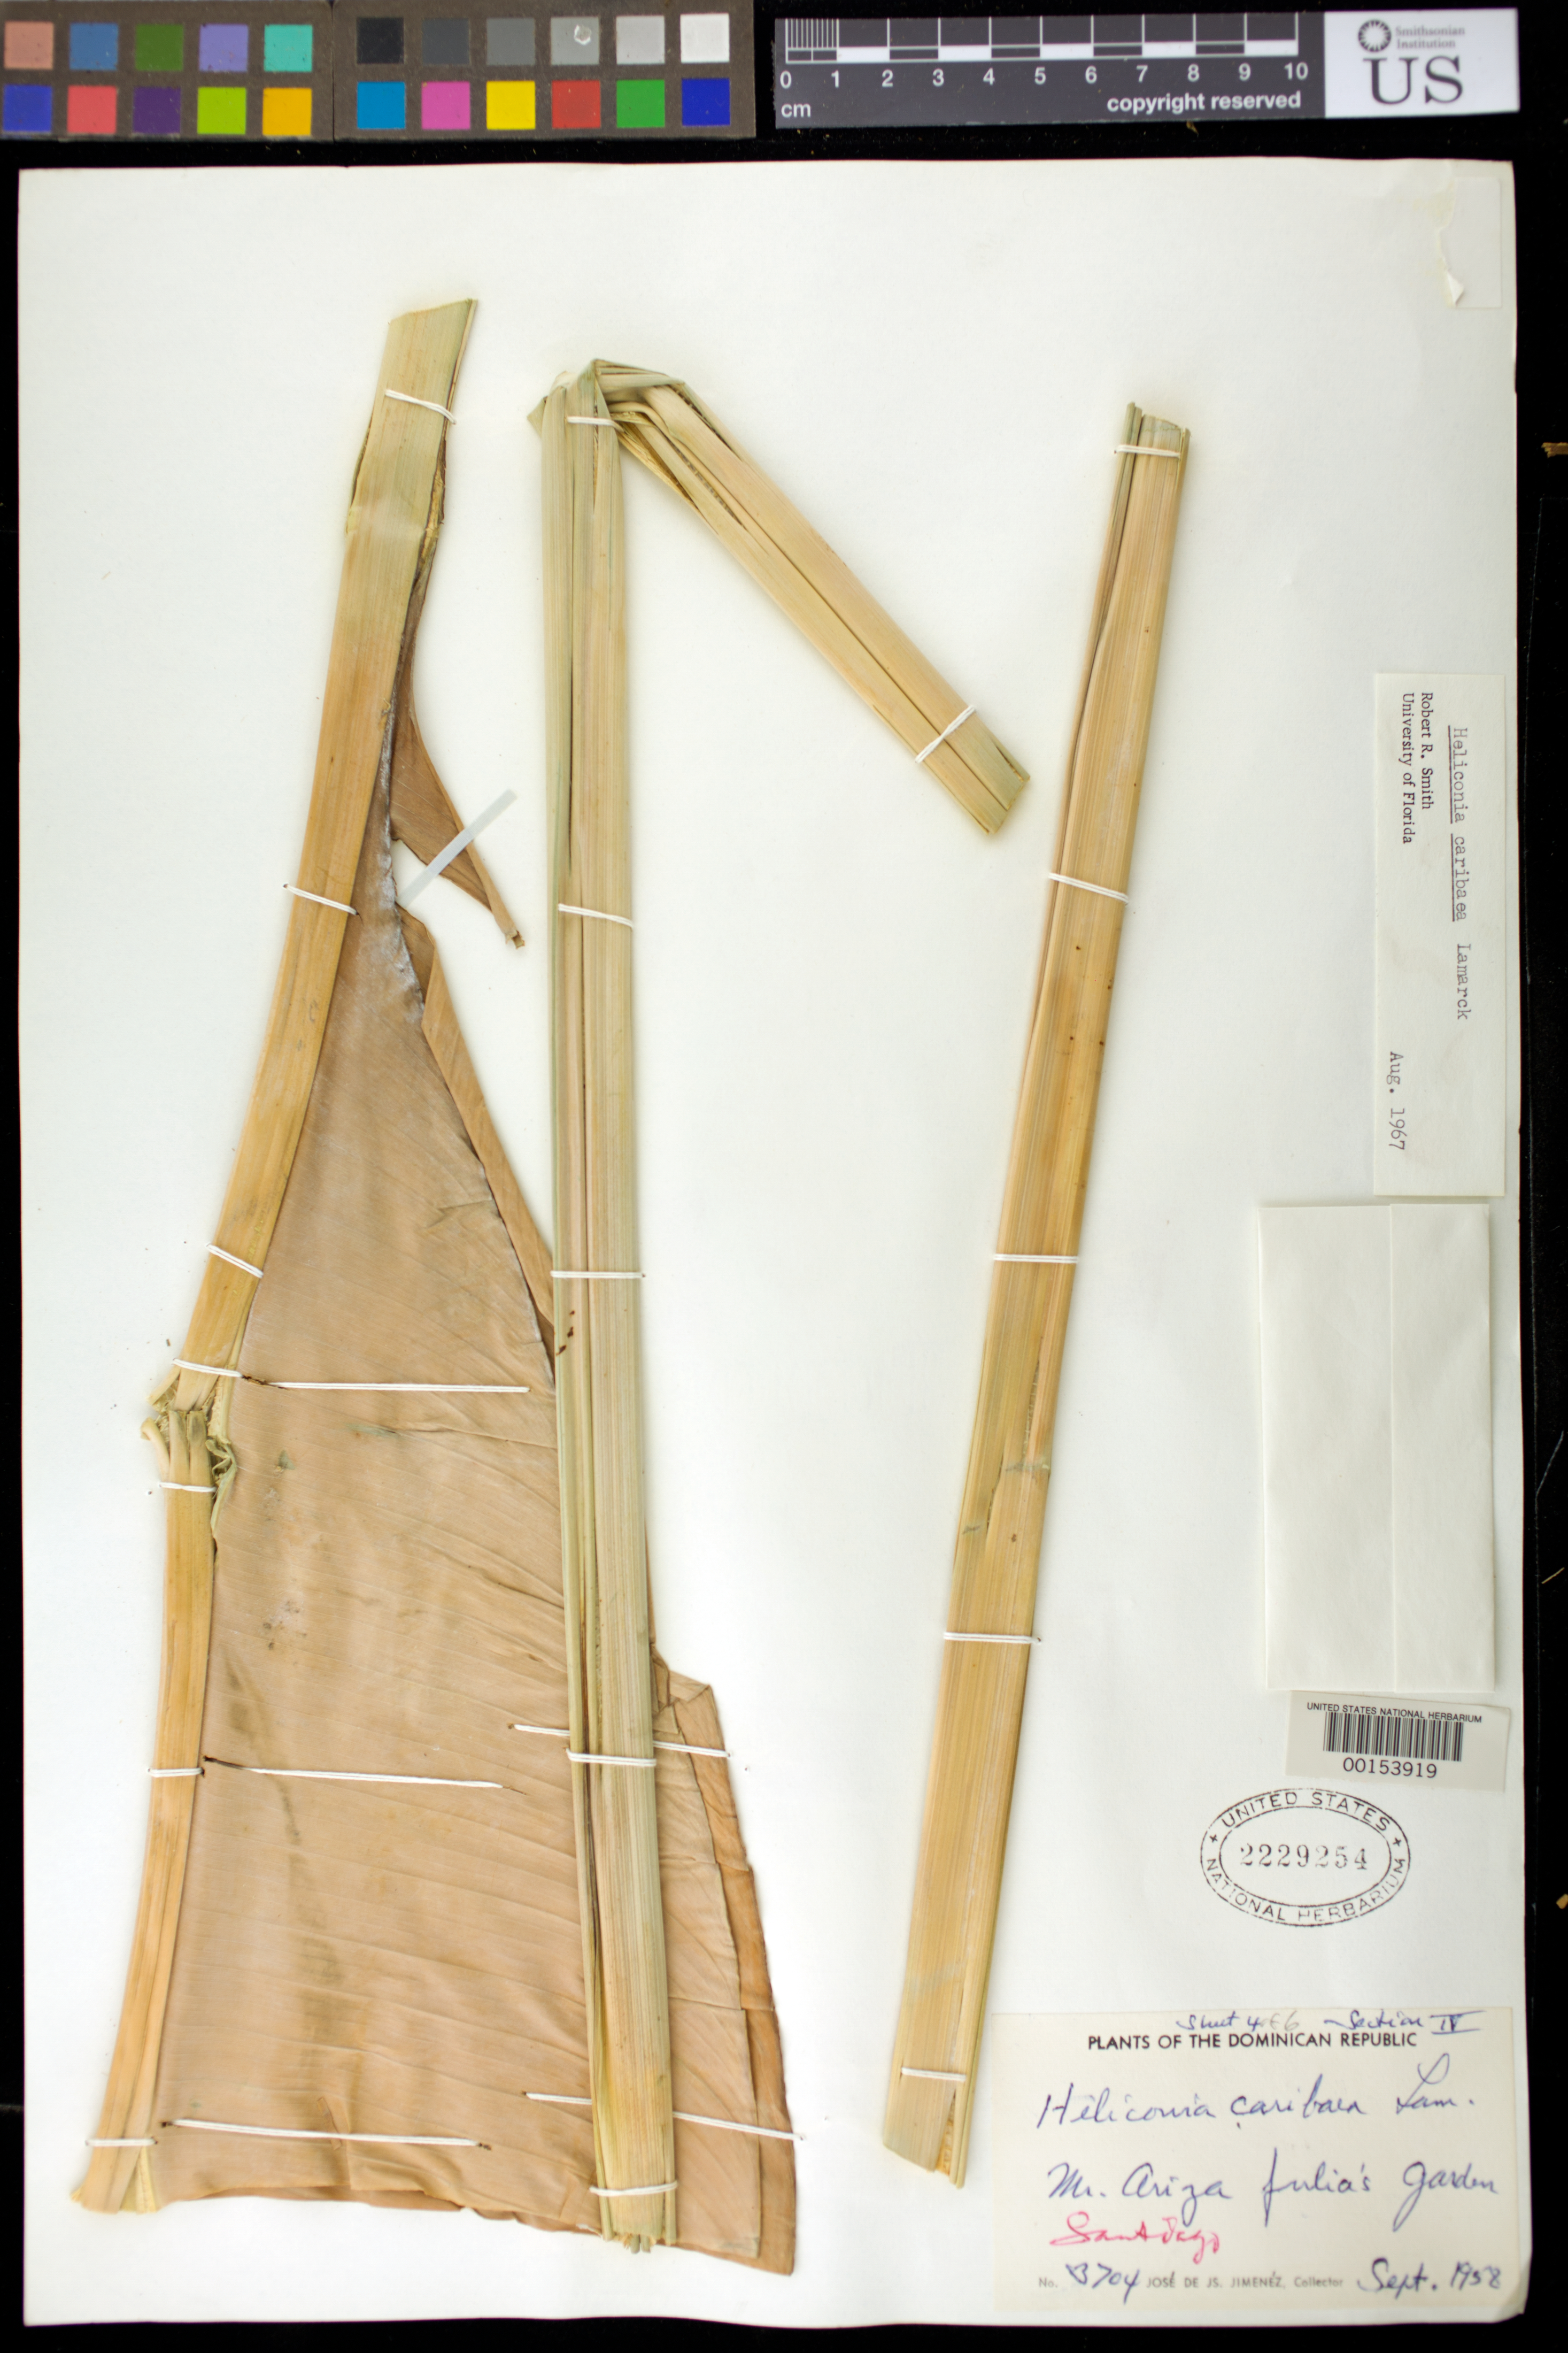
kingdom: Plantae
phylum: Tracheophyta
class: Liliopsida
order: Zingiberales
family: Heliconiaceae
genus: Heliconia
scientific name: Heliconia caribaea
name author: Lam.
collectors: J. J. Jiménez Almonte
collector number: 3704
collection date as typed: Sep 1958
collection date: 1958-09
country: Dominican Republic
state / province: Santiago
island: Hispaniola Island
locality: Mr. ariza julia's garden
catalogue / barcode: US 2229254